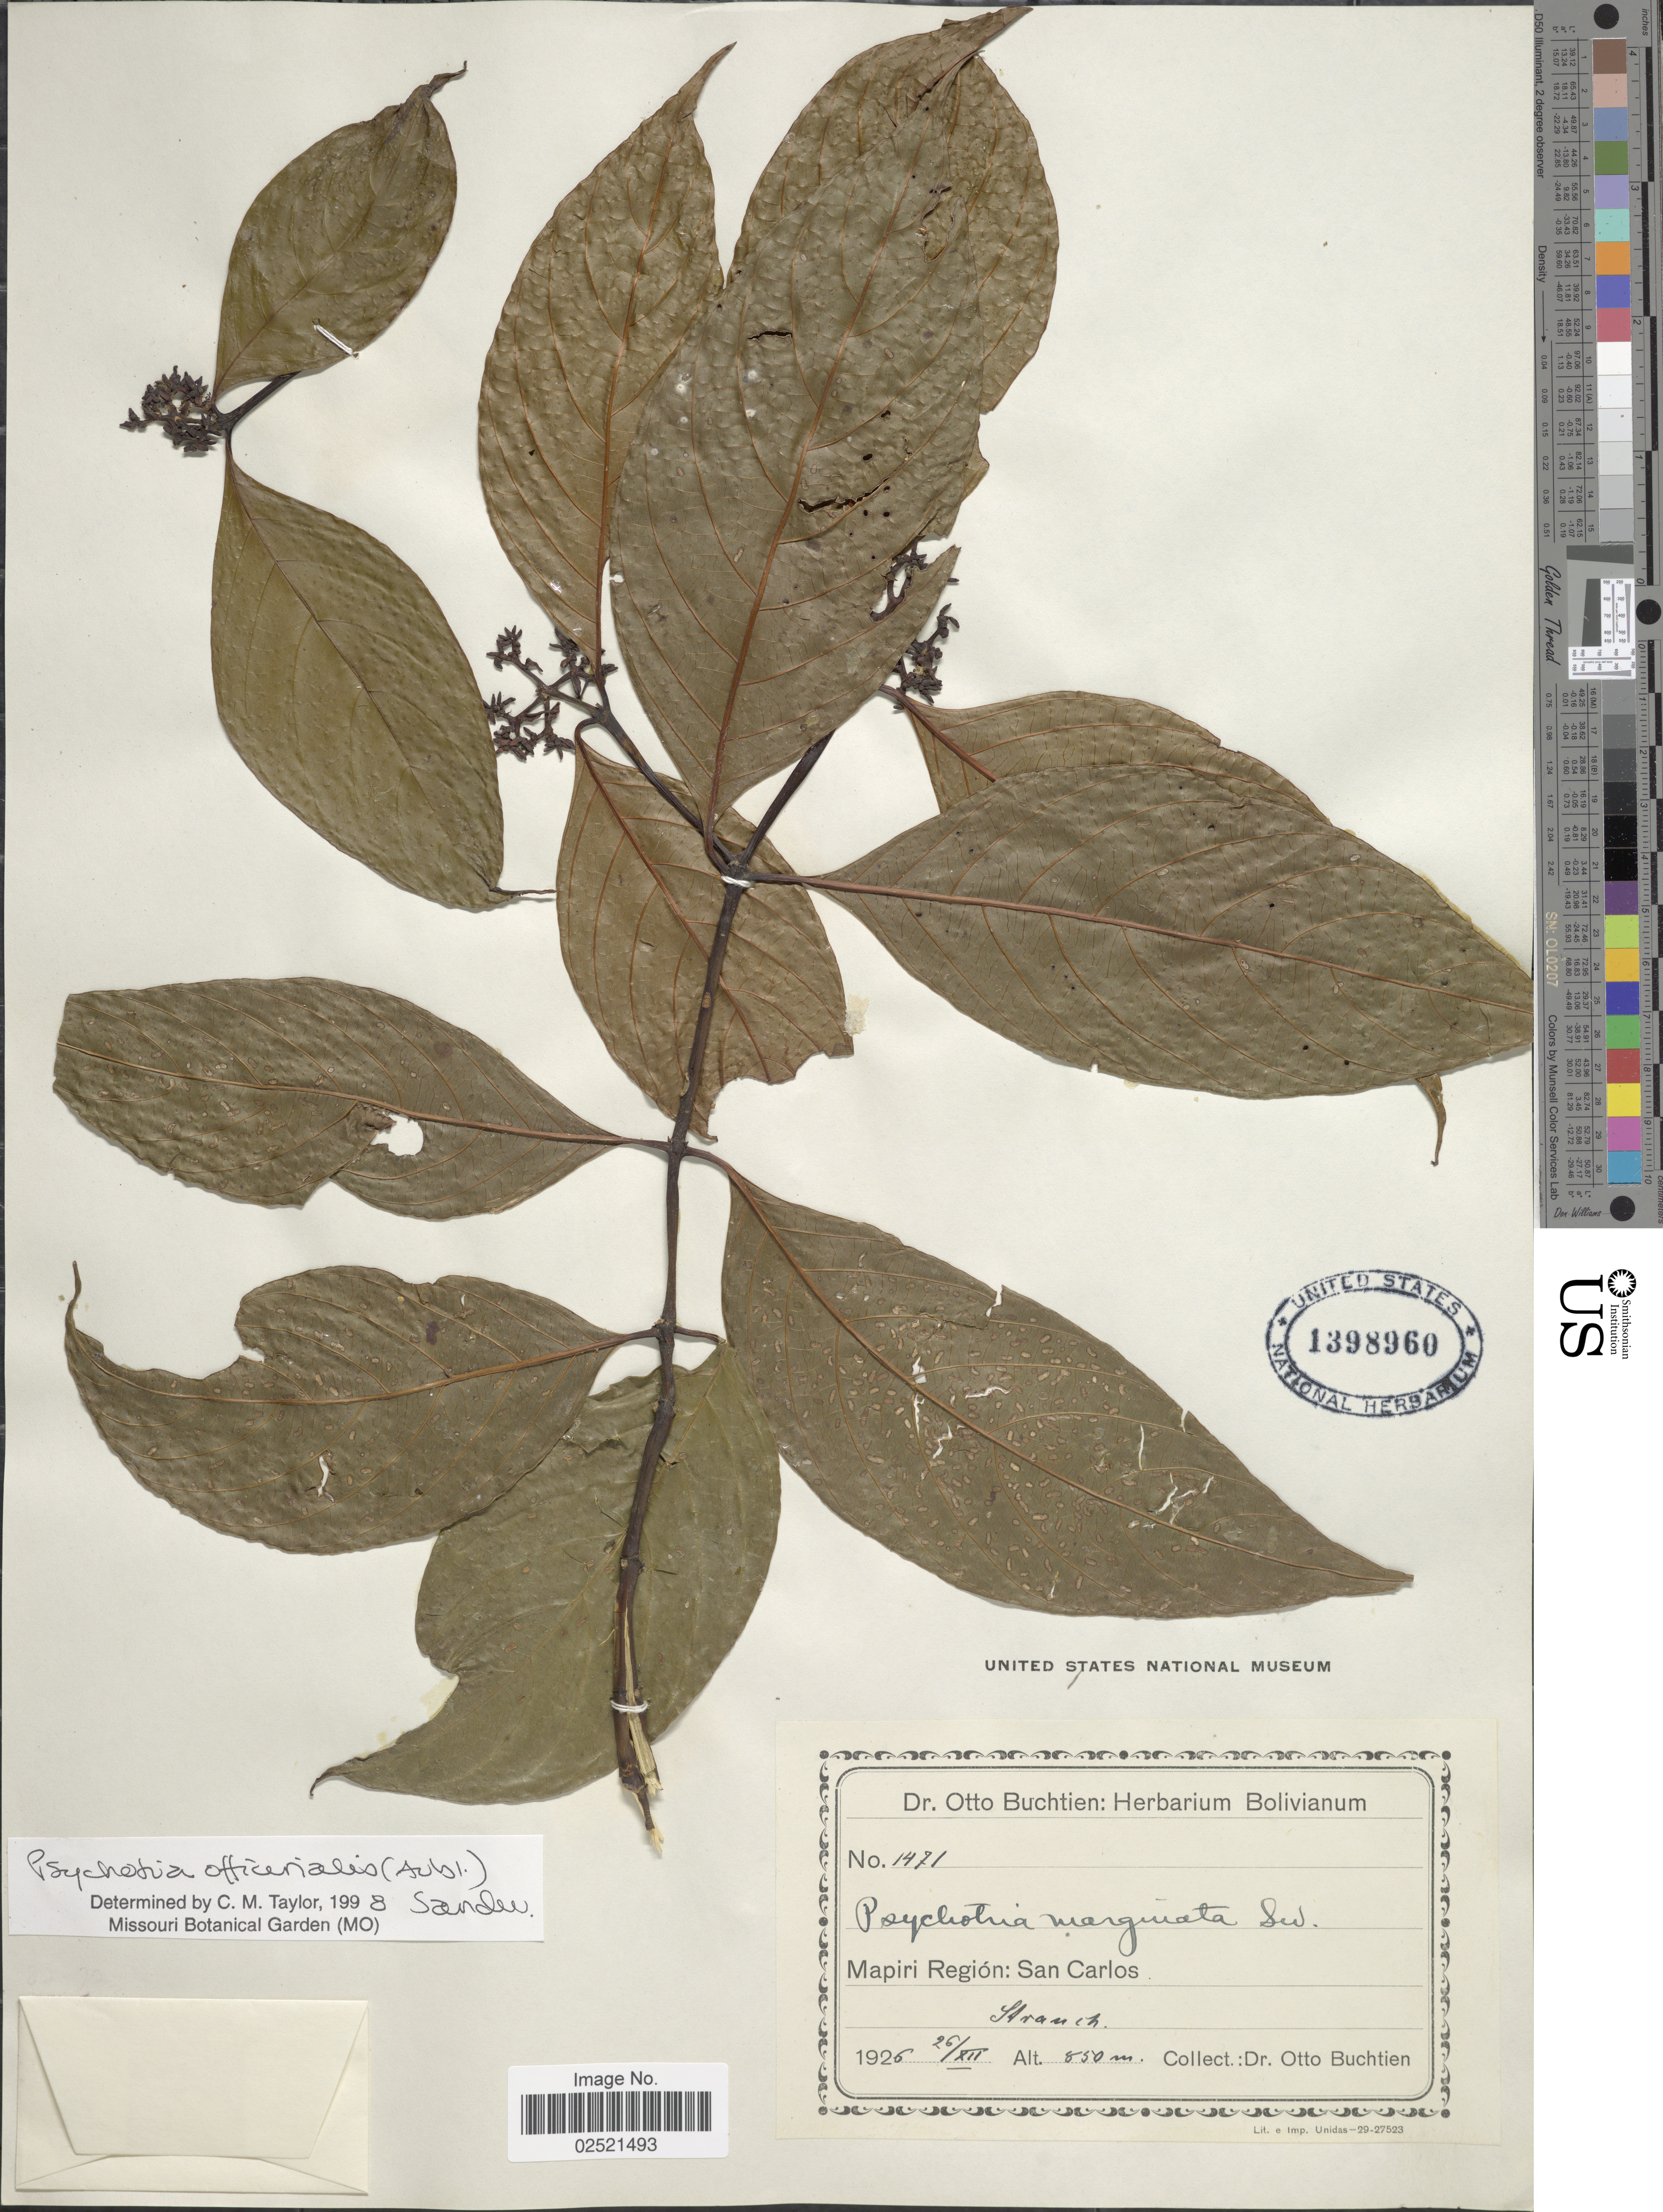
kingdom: Plantae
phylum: Tracheophyta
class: Magnoliopsida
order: Gentianales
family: Rubiaceae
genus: Psychotria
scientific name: Psychotria officinalis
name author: (Aubl.) Raeusch.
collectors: O. Buchtien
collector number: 1471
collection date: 1926-12-26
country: Bolivia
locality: Mapiri Region: San Carlos.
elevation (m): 850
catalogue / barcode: US 1398960